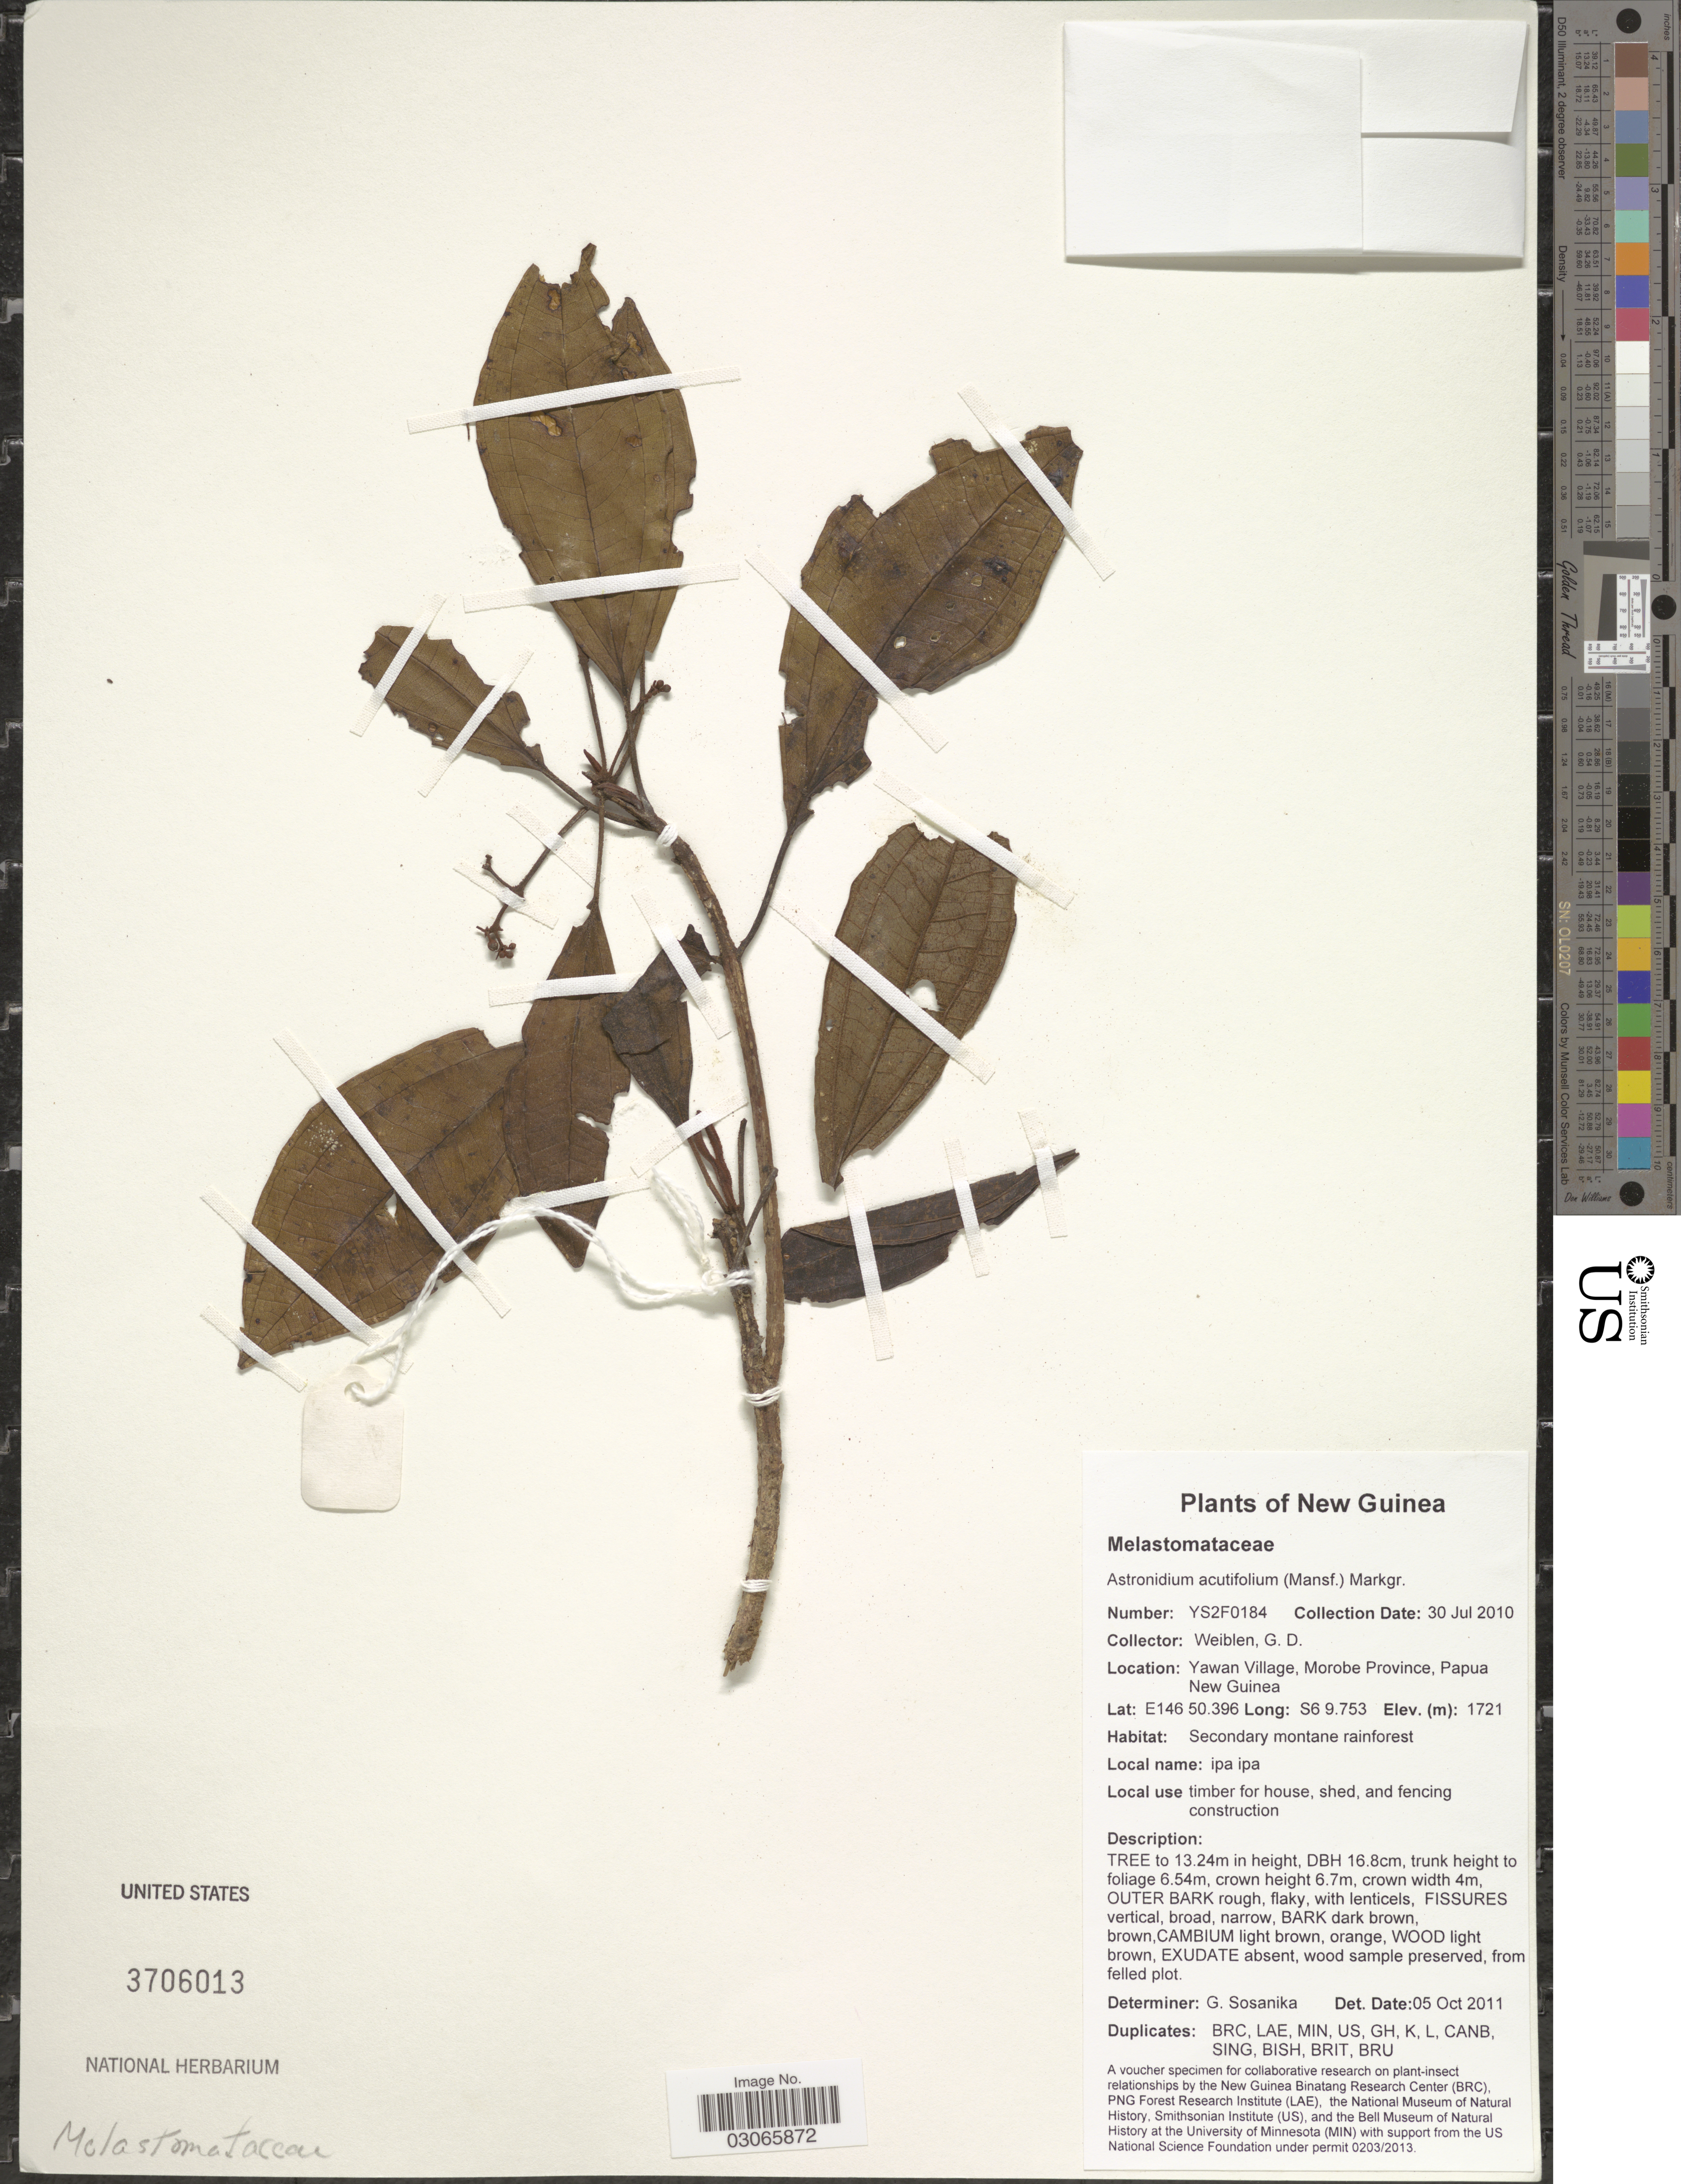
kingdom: Plantae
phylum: Tracheophyta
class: Magnoliopsida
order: Myrtales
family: Melastomataceae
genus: Astronidium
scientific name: Astronidium acutifolium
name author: Markgr.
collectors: G. D. Weiblen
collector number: YS2F0184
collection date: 2010-07-30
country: Papua New Guinea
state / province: Morobe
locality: New Guinea. Yawan Village.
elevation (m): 1721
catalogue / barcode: US 3706013